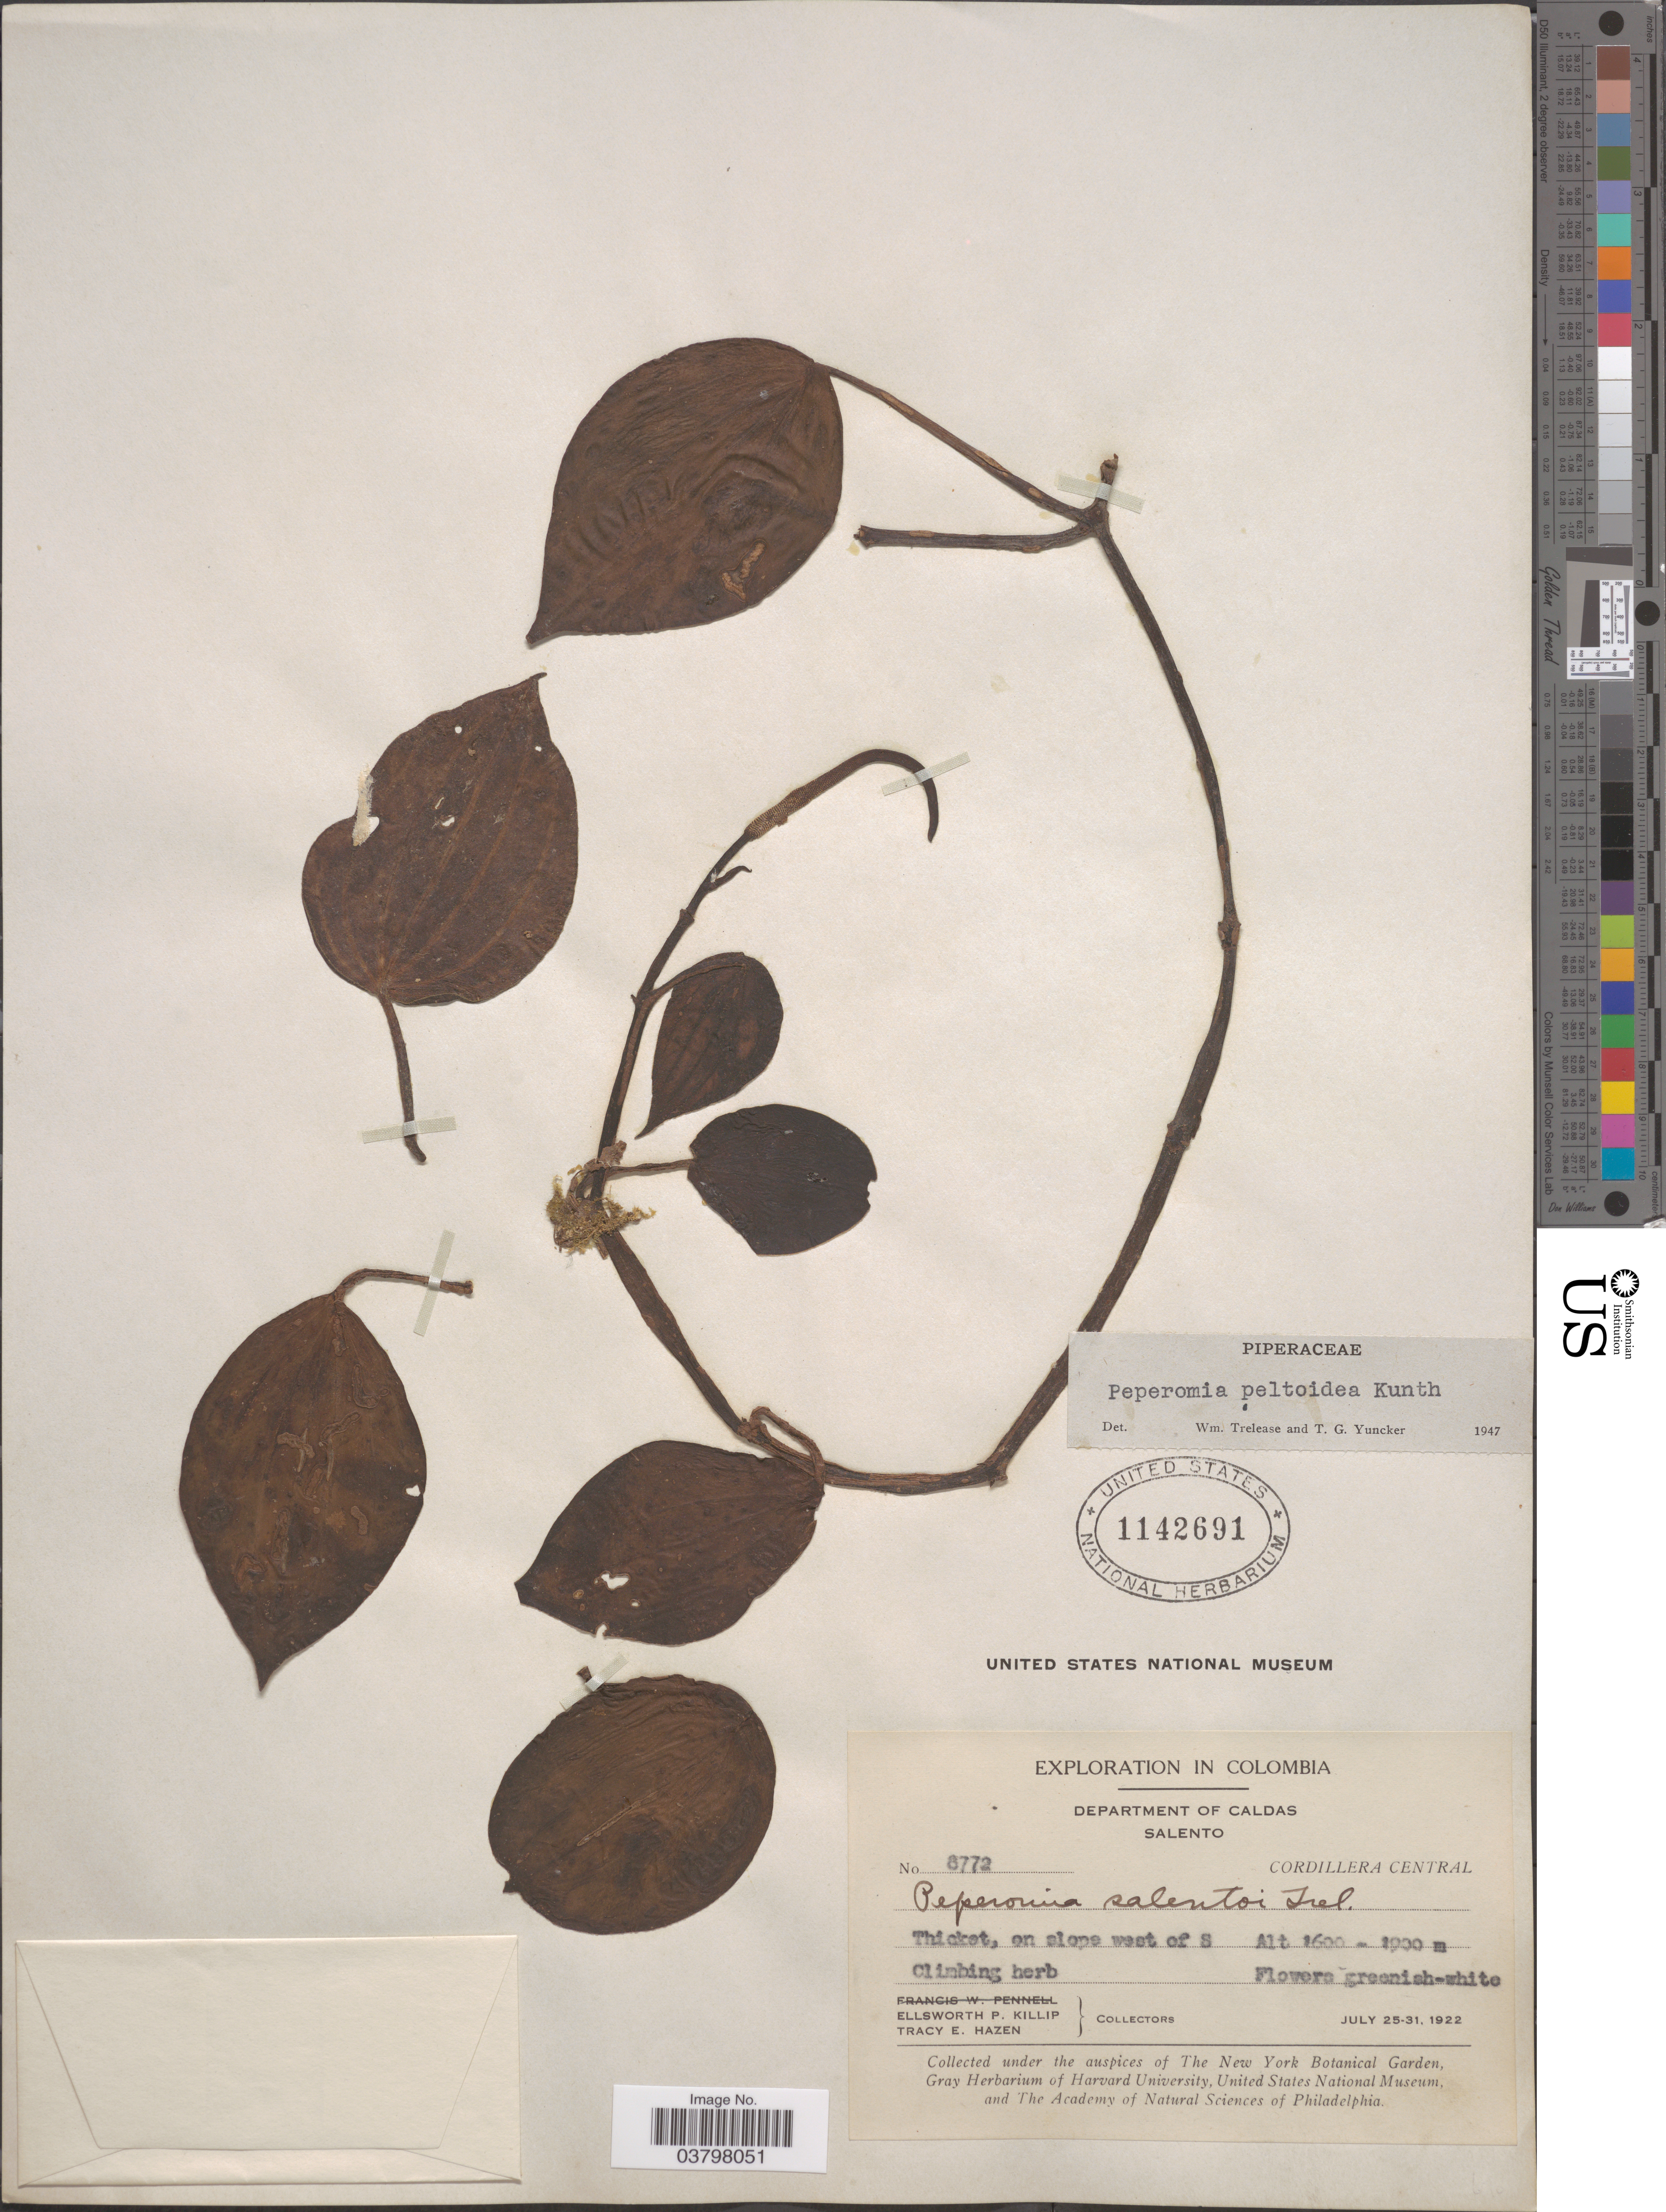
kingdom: Plantae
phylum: Tracheophyta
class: Magnoliopsida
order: Piperales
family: Piperaceae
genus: Peperomia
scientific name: Peperomia peltoidea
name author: Kunth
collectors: E. P. Killip & T. E. Hazen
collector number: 8772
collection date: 1922-07-25/1922-07-31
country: Colombia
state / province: Caldas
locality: Department of Caldas. Salento. Cordillera Central. Thicket, on slope west of S.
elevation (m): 1600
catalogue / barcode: US 1142691